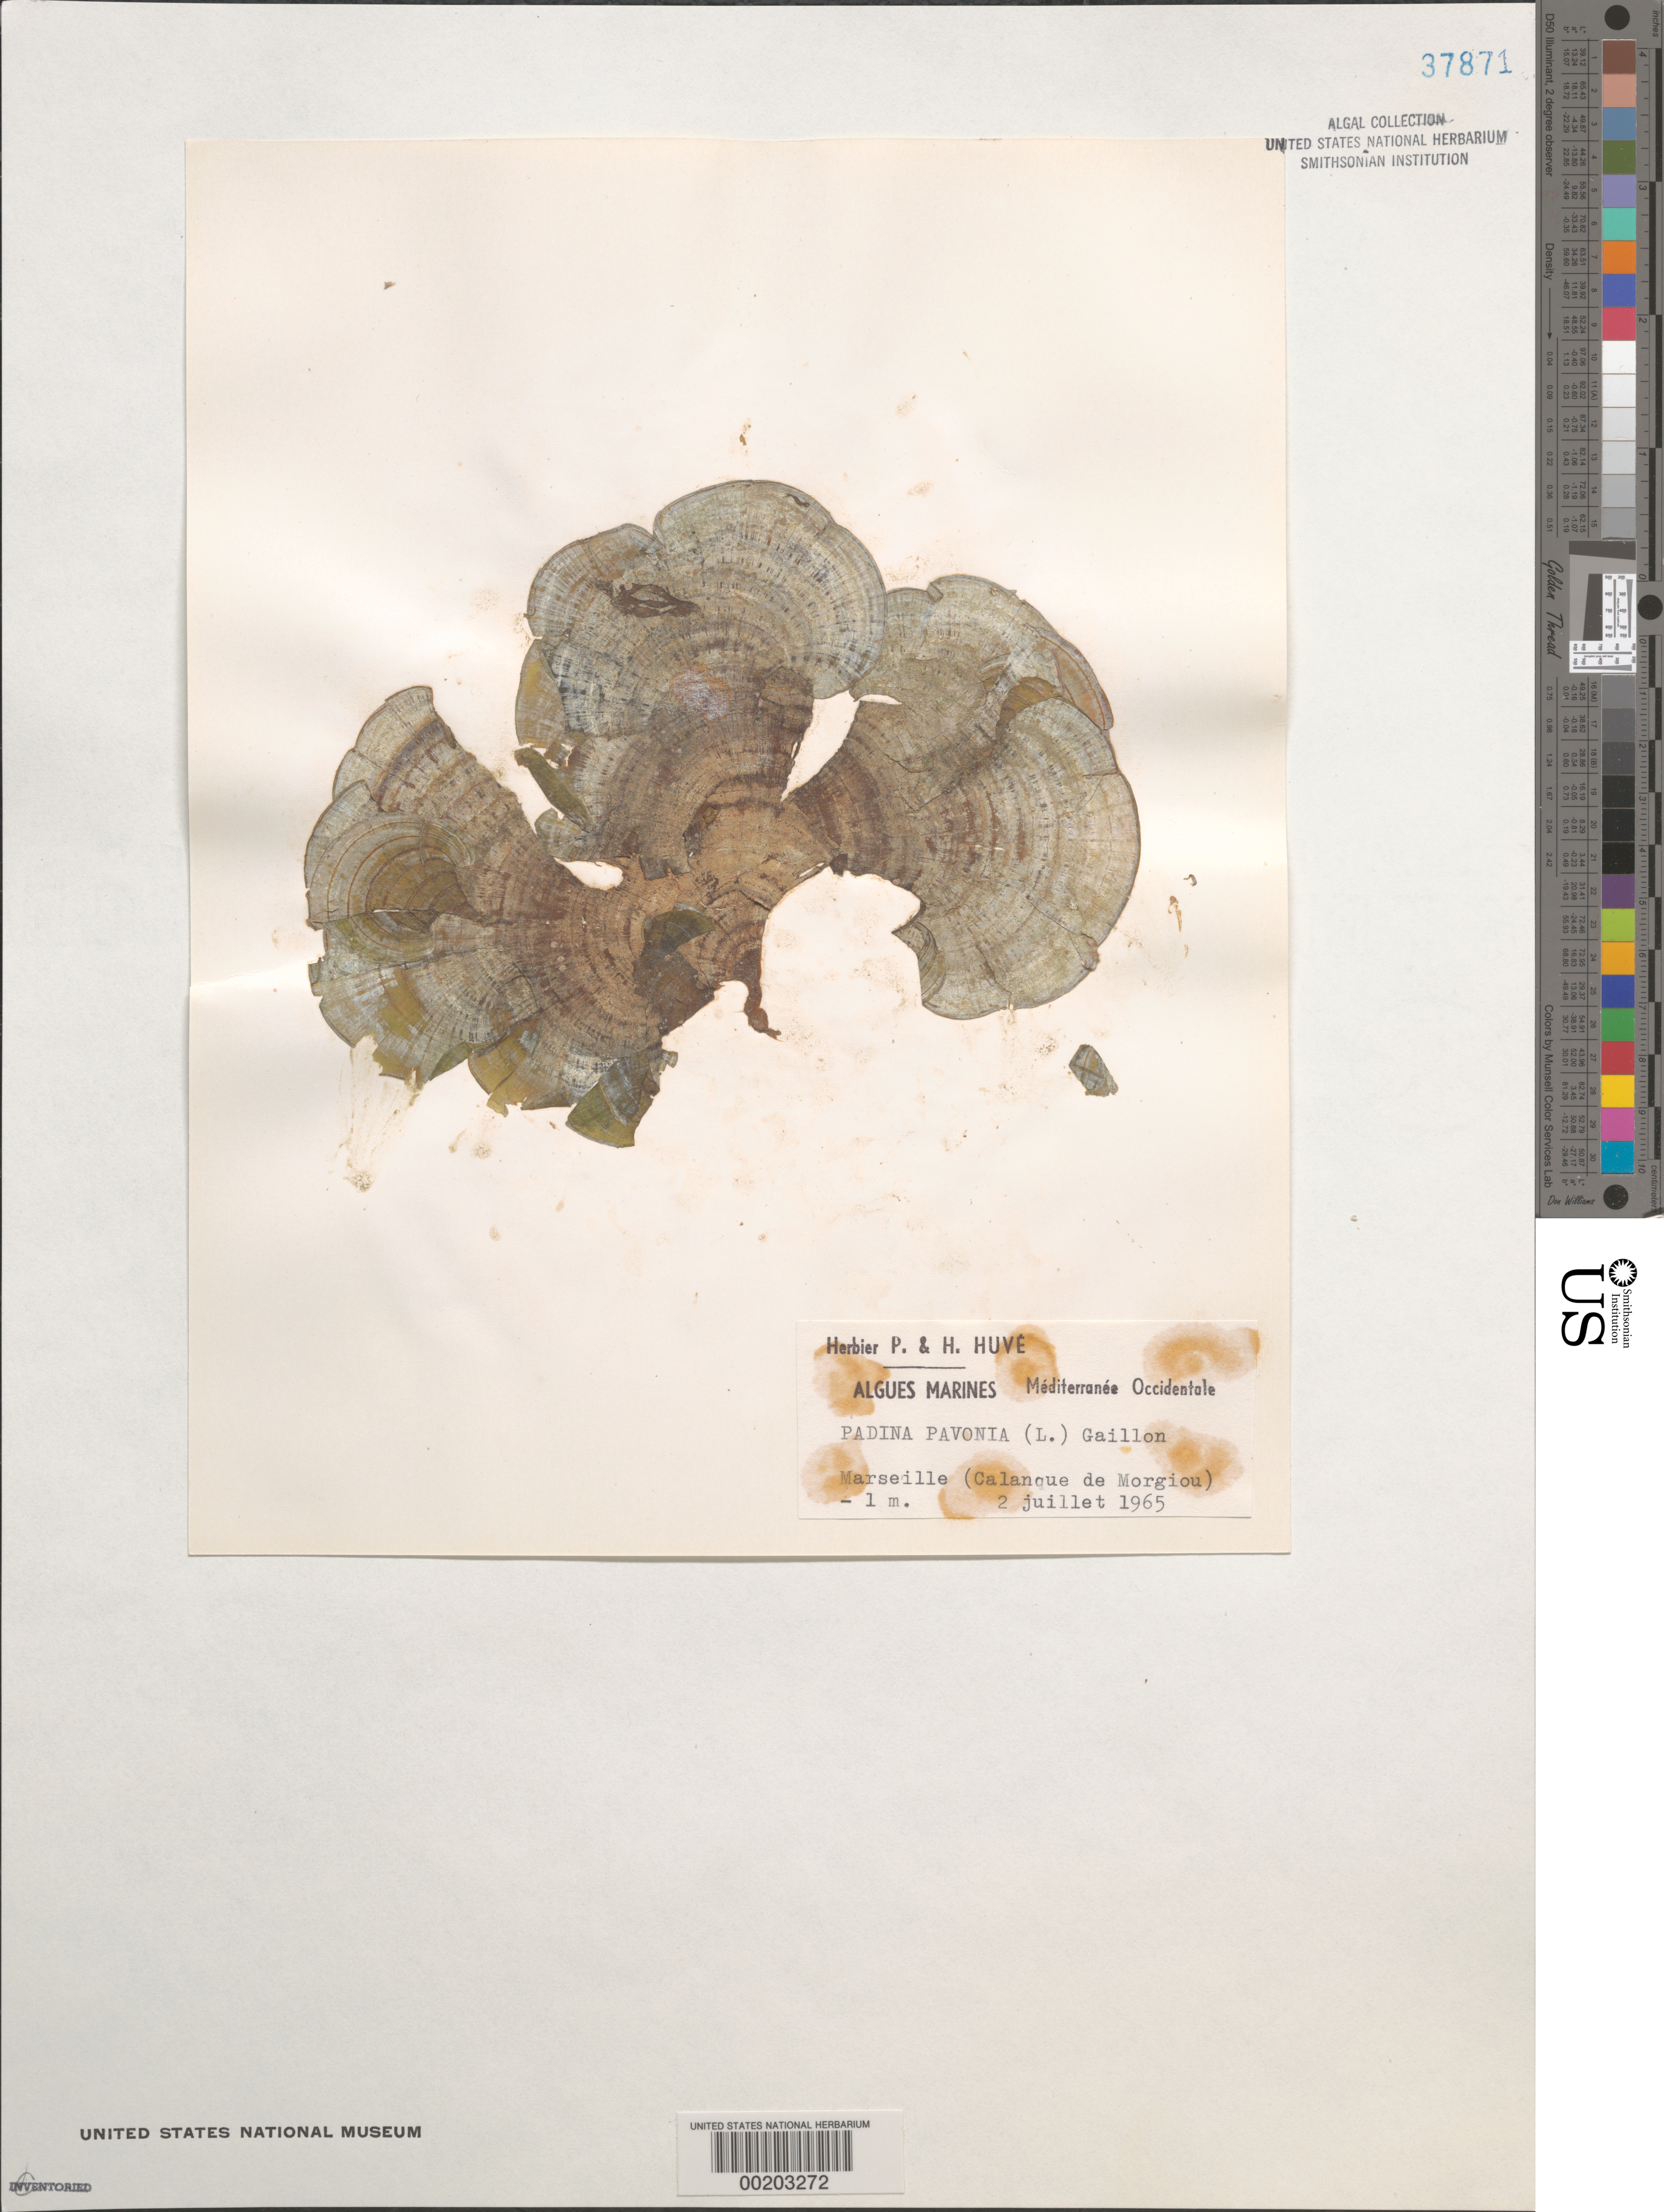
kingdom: Chromista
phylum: Ochrophyta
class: Phaeophyceae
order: Dictyotales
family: Dictyotaceae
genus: Padina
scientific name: Padina pavonica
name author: (L.) Thivy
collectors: P. Huve & H. Huve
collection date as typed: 02 Jul 1965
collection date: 1965-07-02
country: France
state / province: Provence-Alpes-Côte d'Azur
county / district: Bouches-du-Rhône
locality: Marseille, Calanque de Morgiou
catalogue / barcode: US 37871